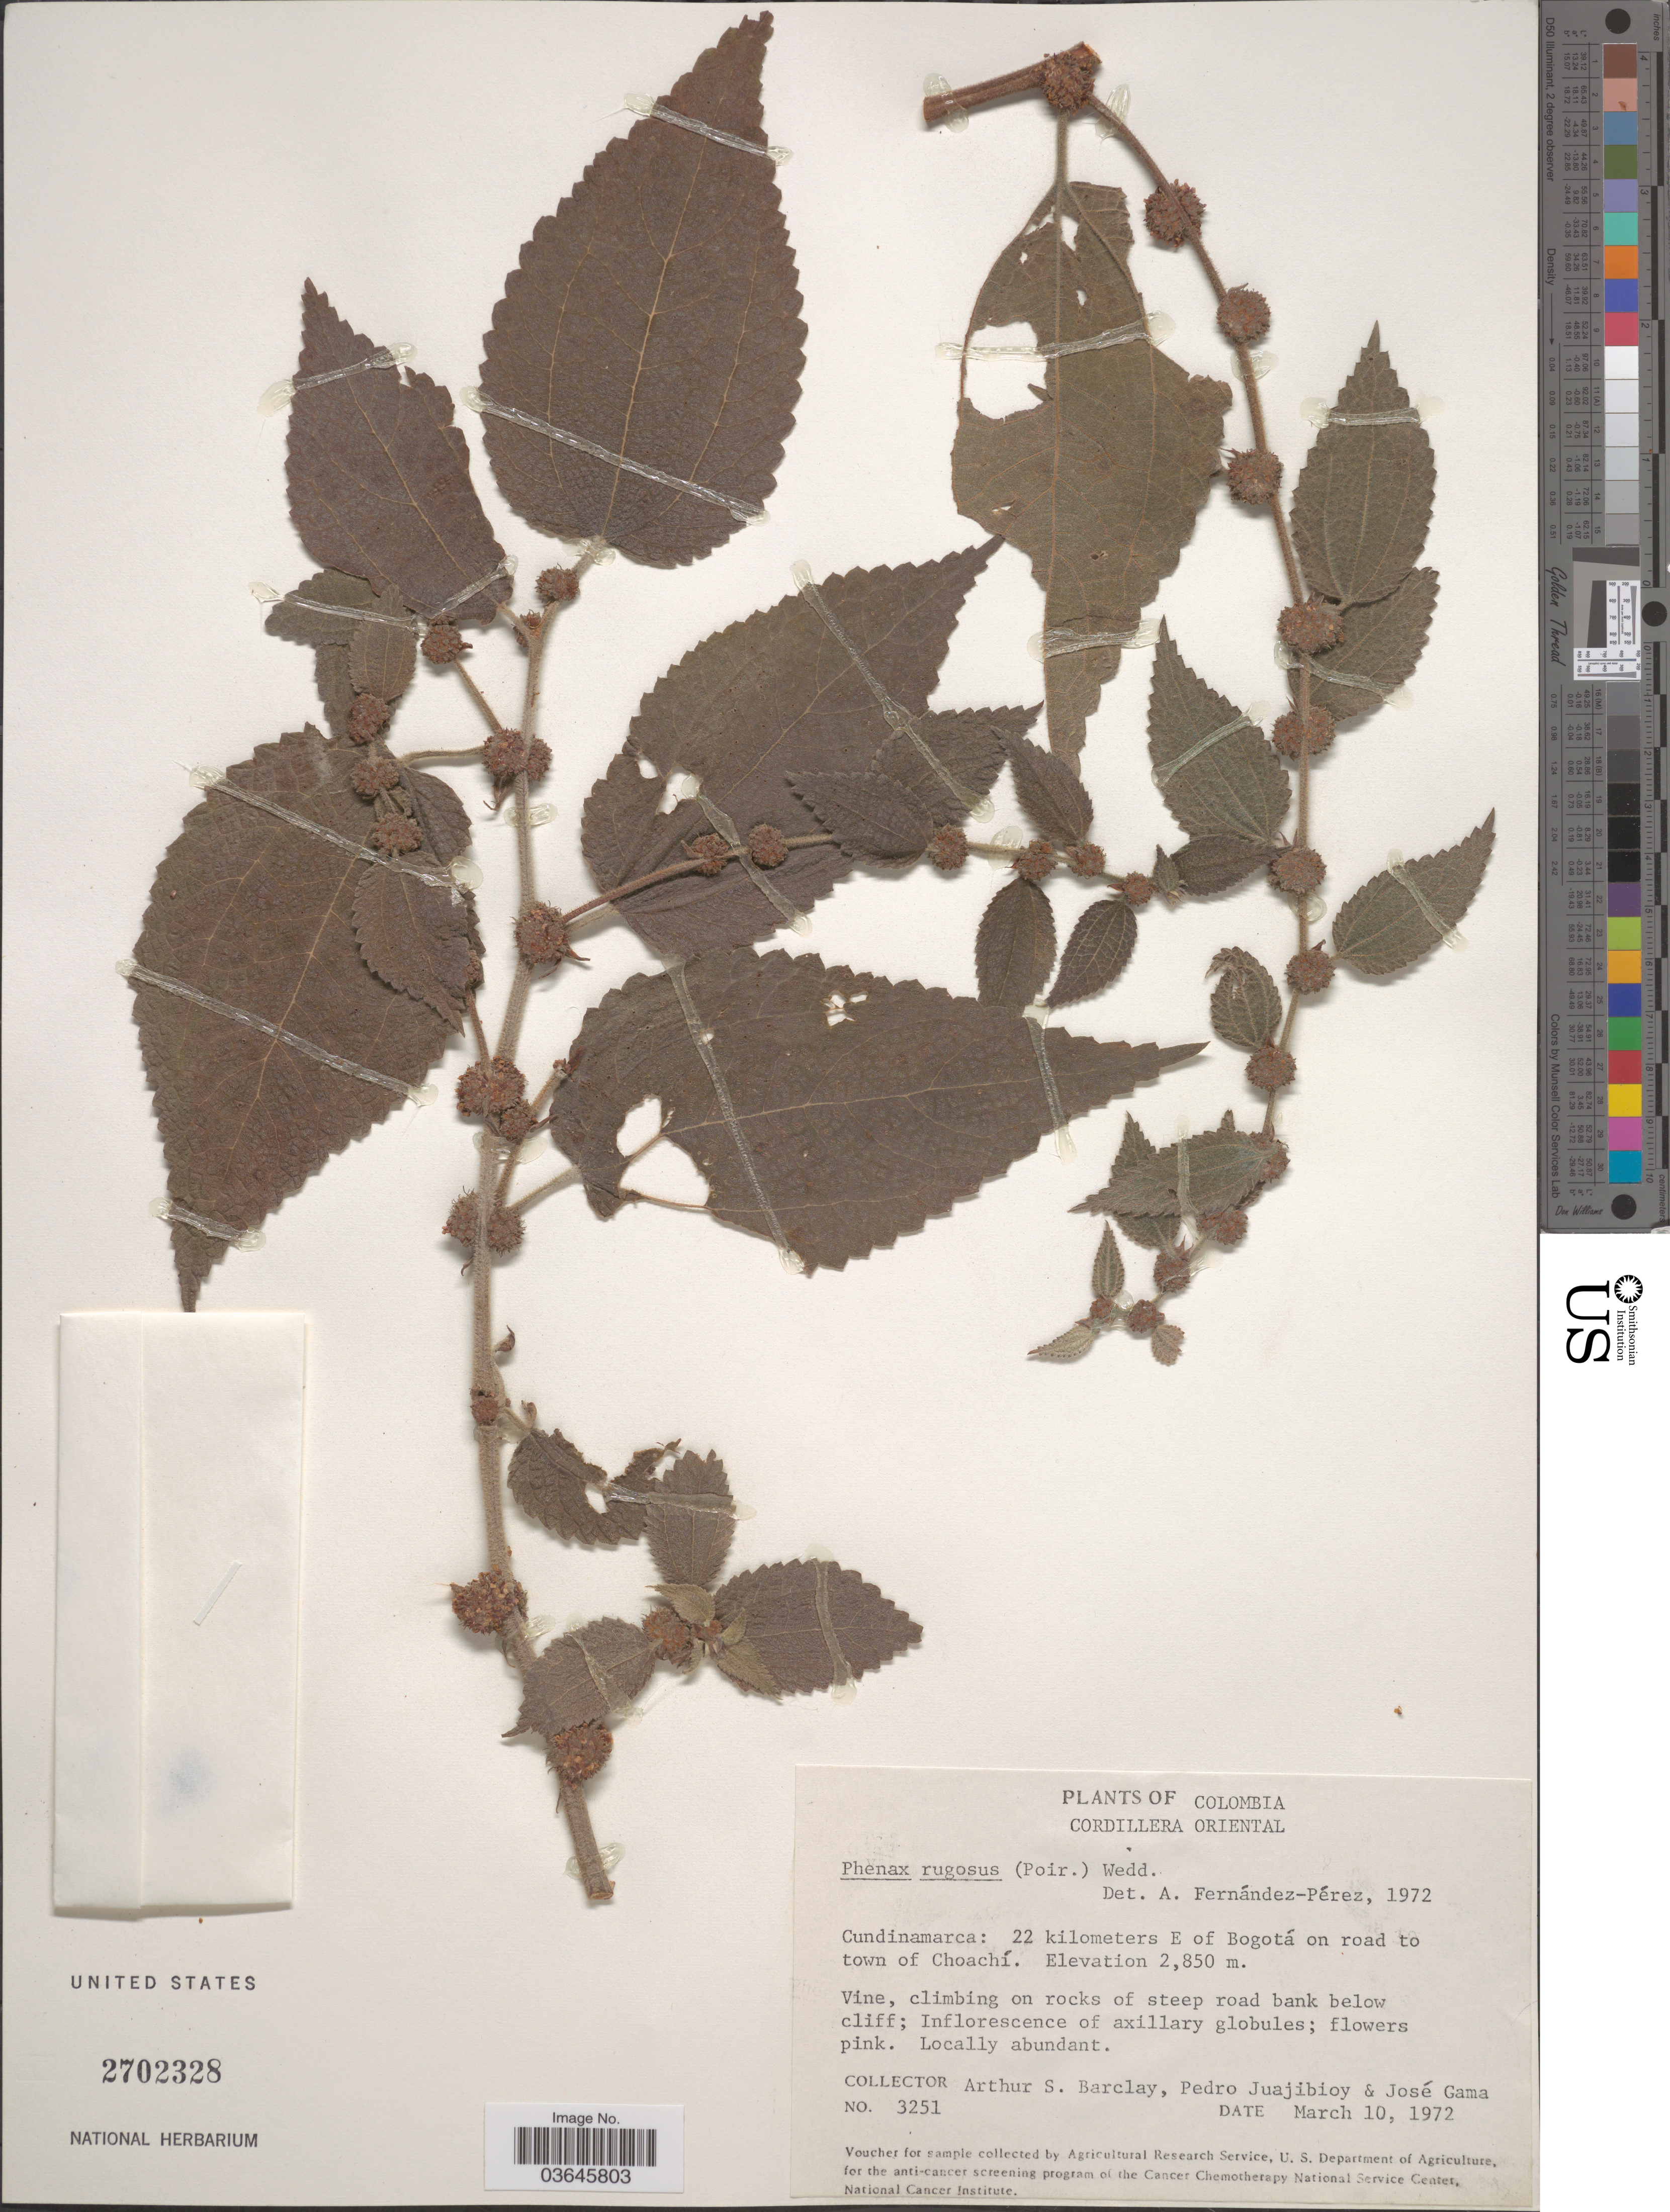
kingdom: Plantae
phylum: Tracheophyta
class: Magnoliopsida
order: Rosales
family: Urticaceae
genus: Phenax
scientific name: Phenax rugosus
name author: (Poir.) Wedd.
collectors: A. S. Barclay, P. Juajibioy & J. Gama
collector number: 3251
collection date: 1972-03-10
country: Colombia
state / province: Cundinamarca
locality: Cordillera Oriental. 22 kilometers E of Bogotá on road to town of Choachí.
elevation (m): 2850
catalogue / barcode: US 2702328